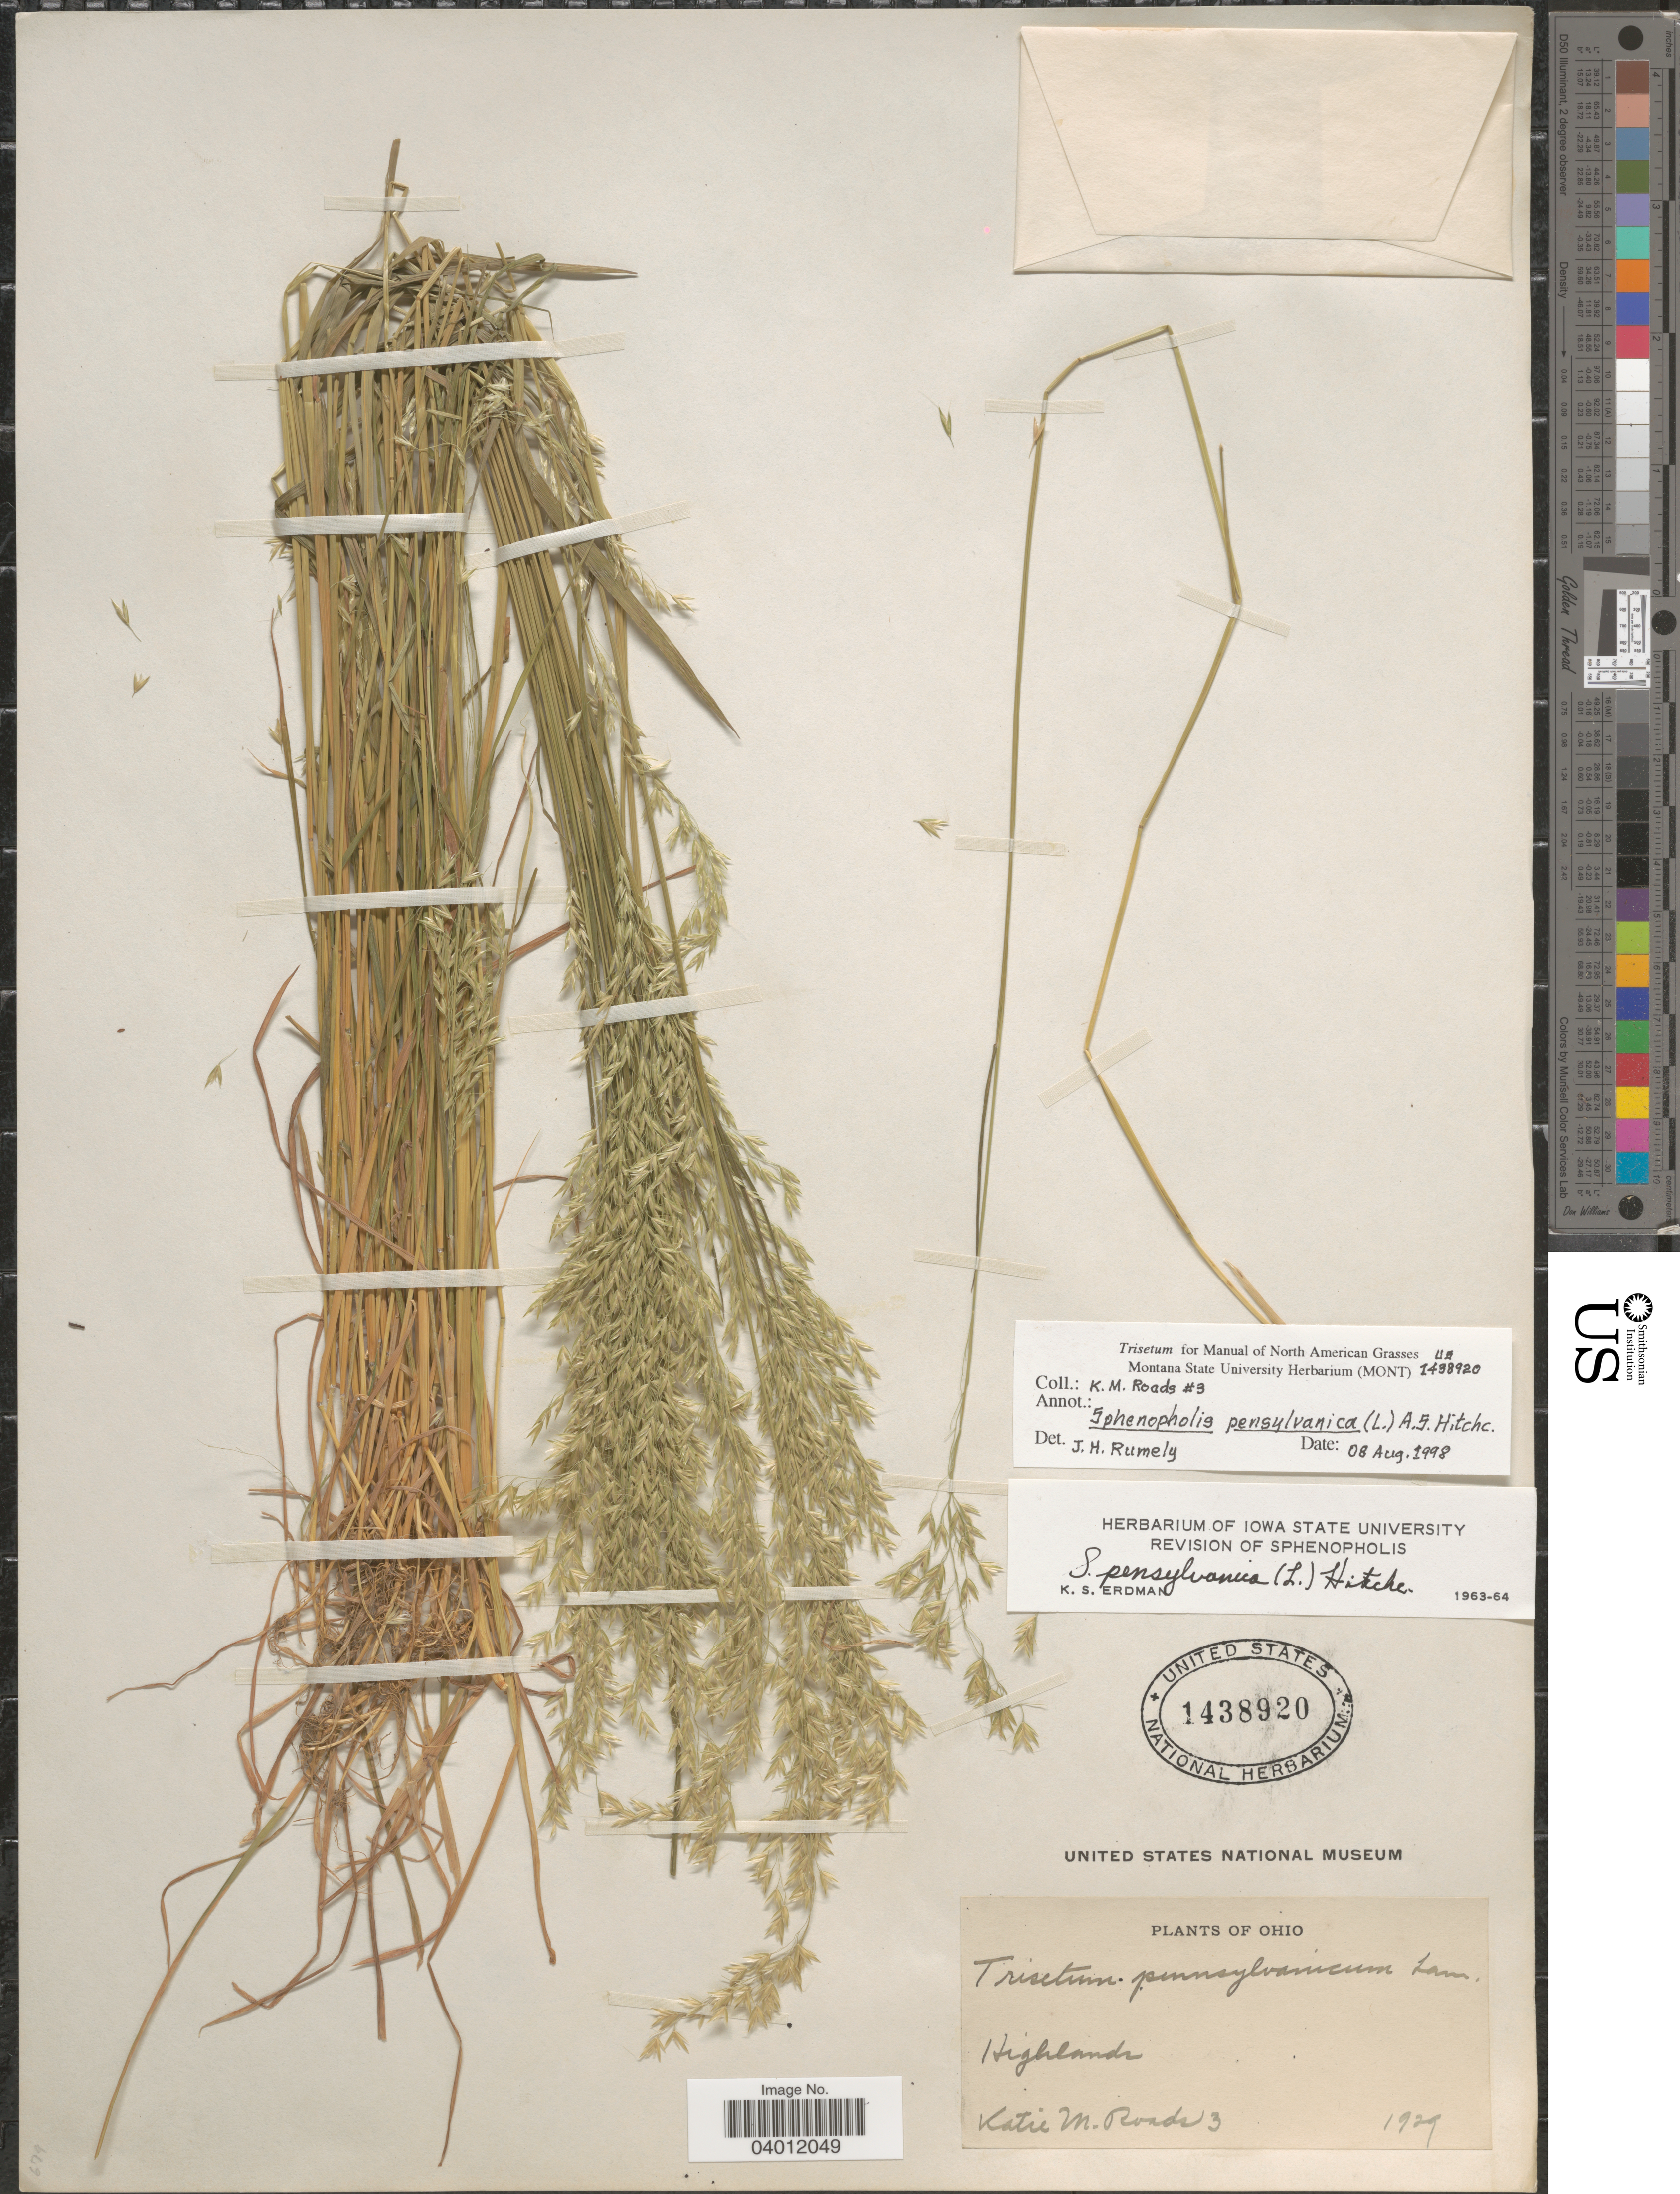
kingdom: Plantae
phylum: Tracheophyta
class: Liliopsida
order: Poales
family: Poaceae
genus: Sphenopholis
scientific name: Sphenopholis pensylvanica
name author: (L.) Hitchc.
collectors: K. Roads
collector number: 3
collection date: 1929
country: United States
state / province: Ohio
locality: Highlands.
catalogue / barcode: US 1438920